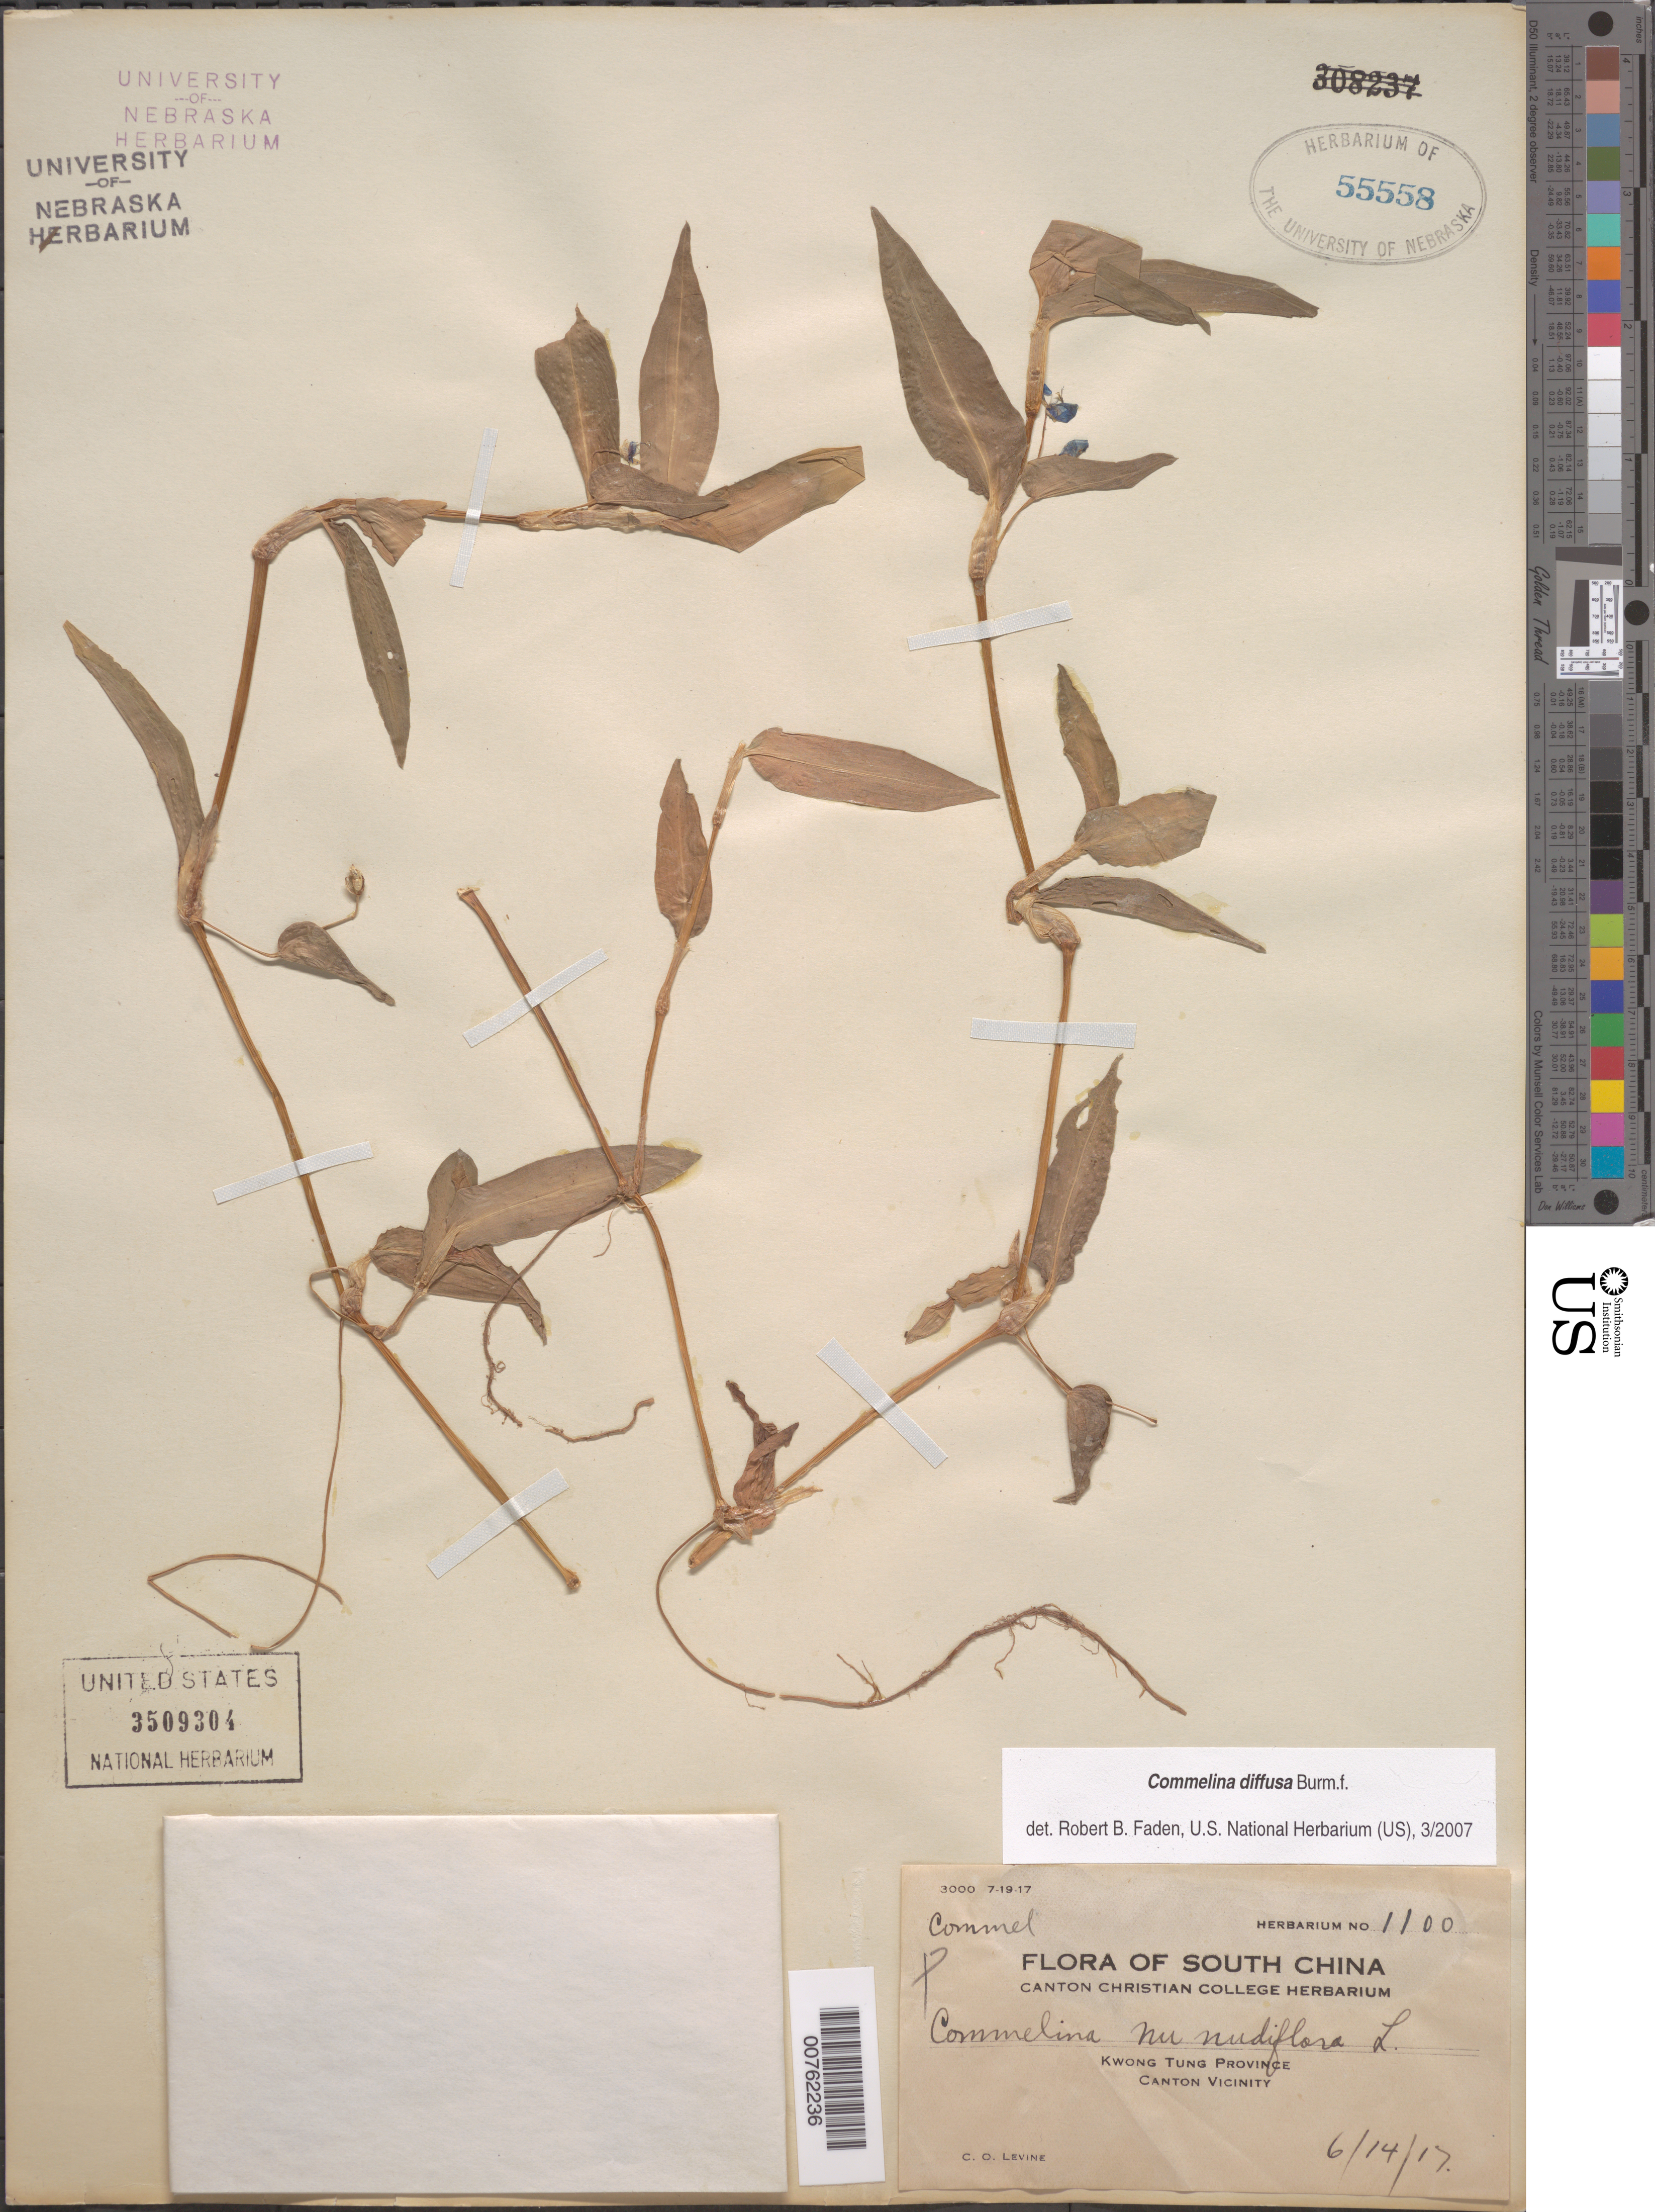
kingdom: Plantae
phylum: Tracheophyta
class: Liliopsida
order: Commelinales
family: Commelinaceae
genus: Commelina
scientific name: Commelina diffusa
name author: Burm. f.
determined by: Faden, Robert B., (US), Smithsonian Institution - National Museum of Natural History (UNITED STATES)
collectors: C. O. Levine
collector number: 1100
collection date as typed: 14 Jun 1917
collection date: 1917-06-14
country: China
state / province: Guangdong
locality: Canton Vicinity.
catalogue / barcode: US 3509304